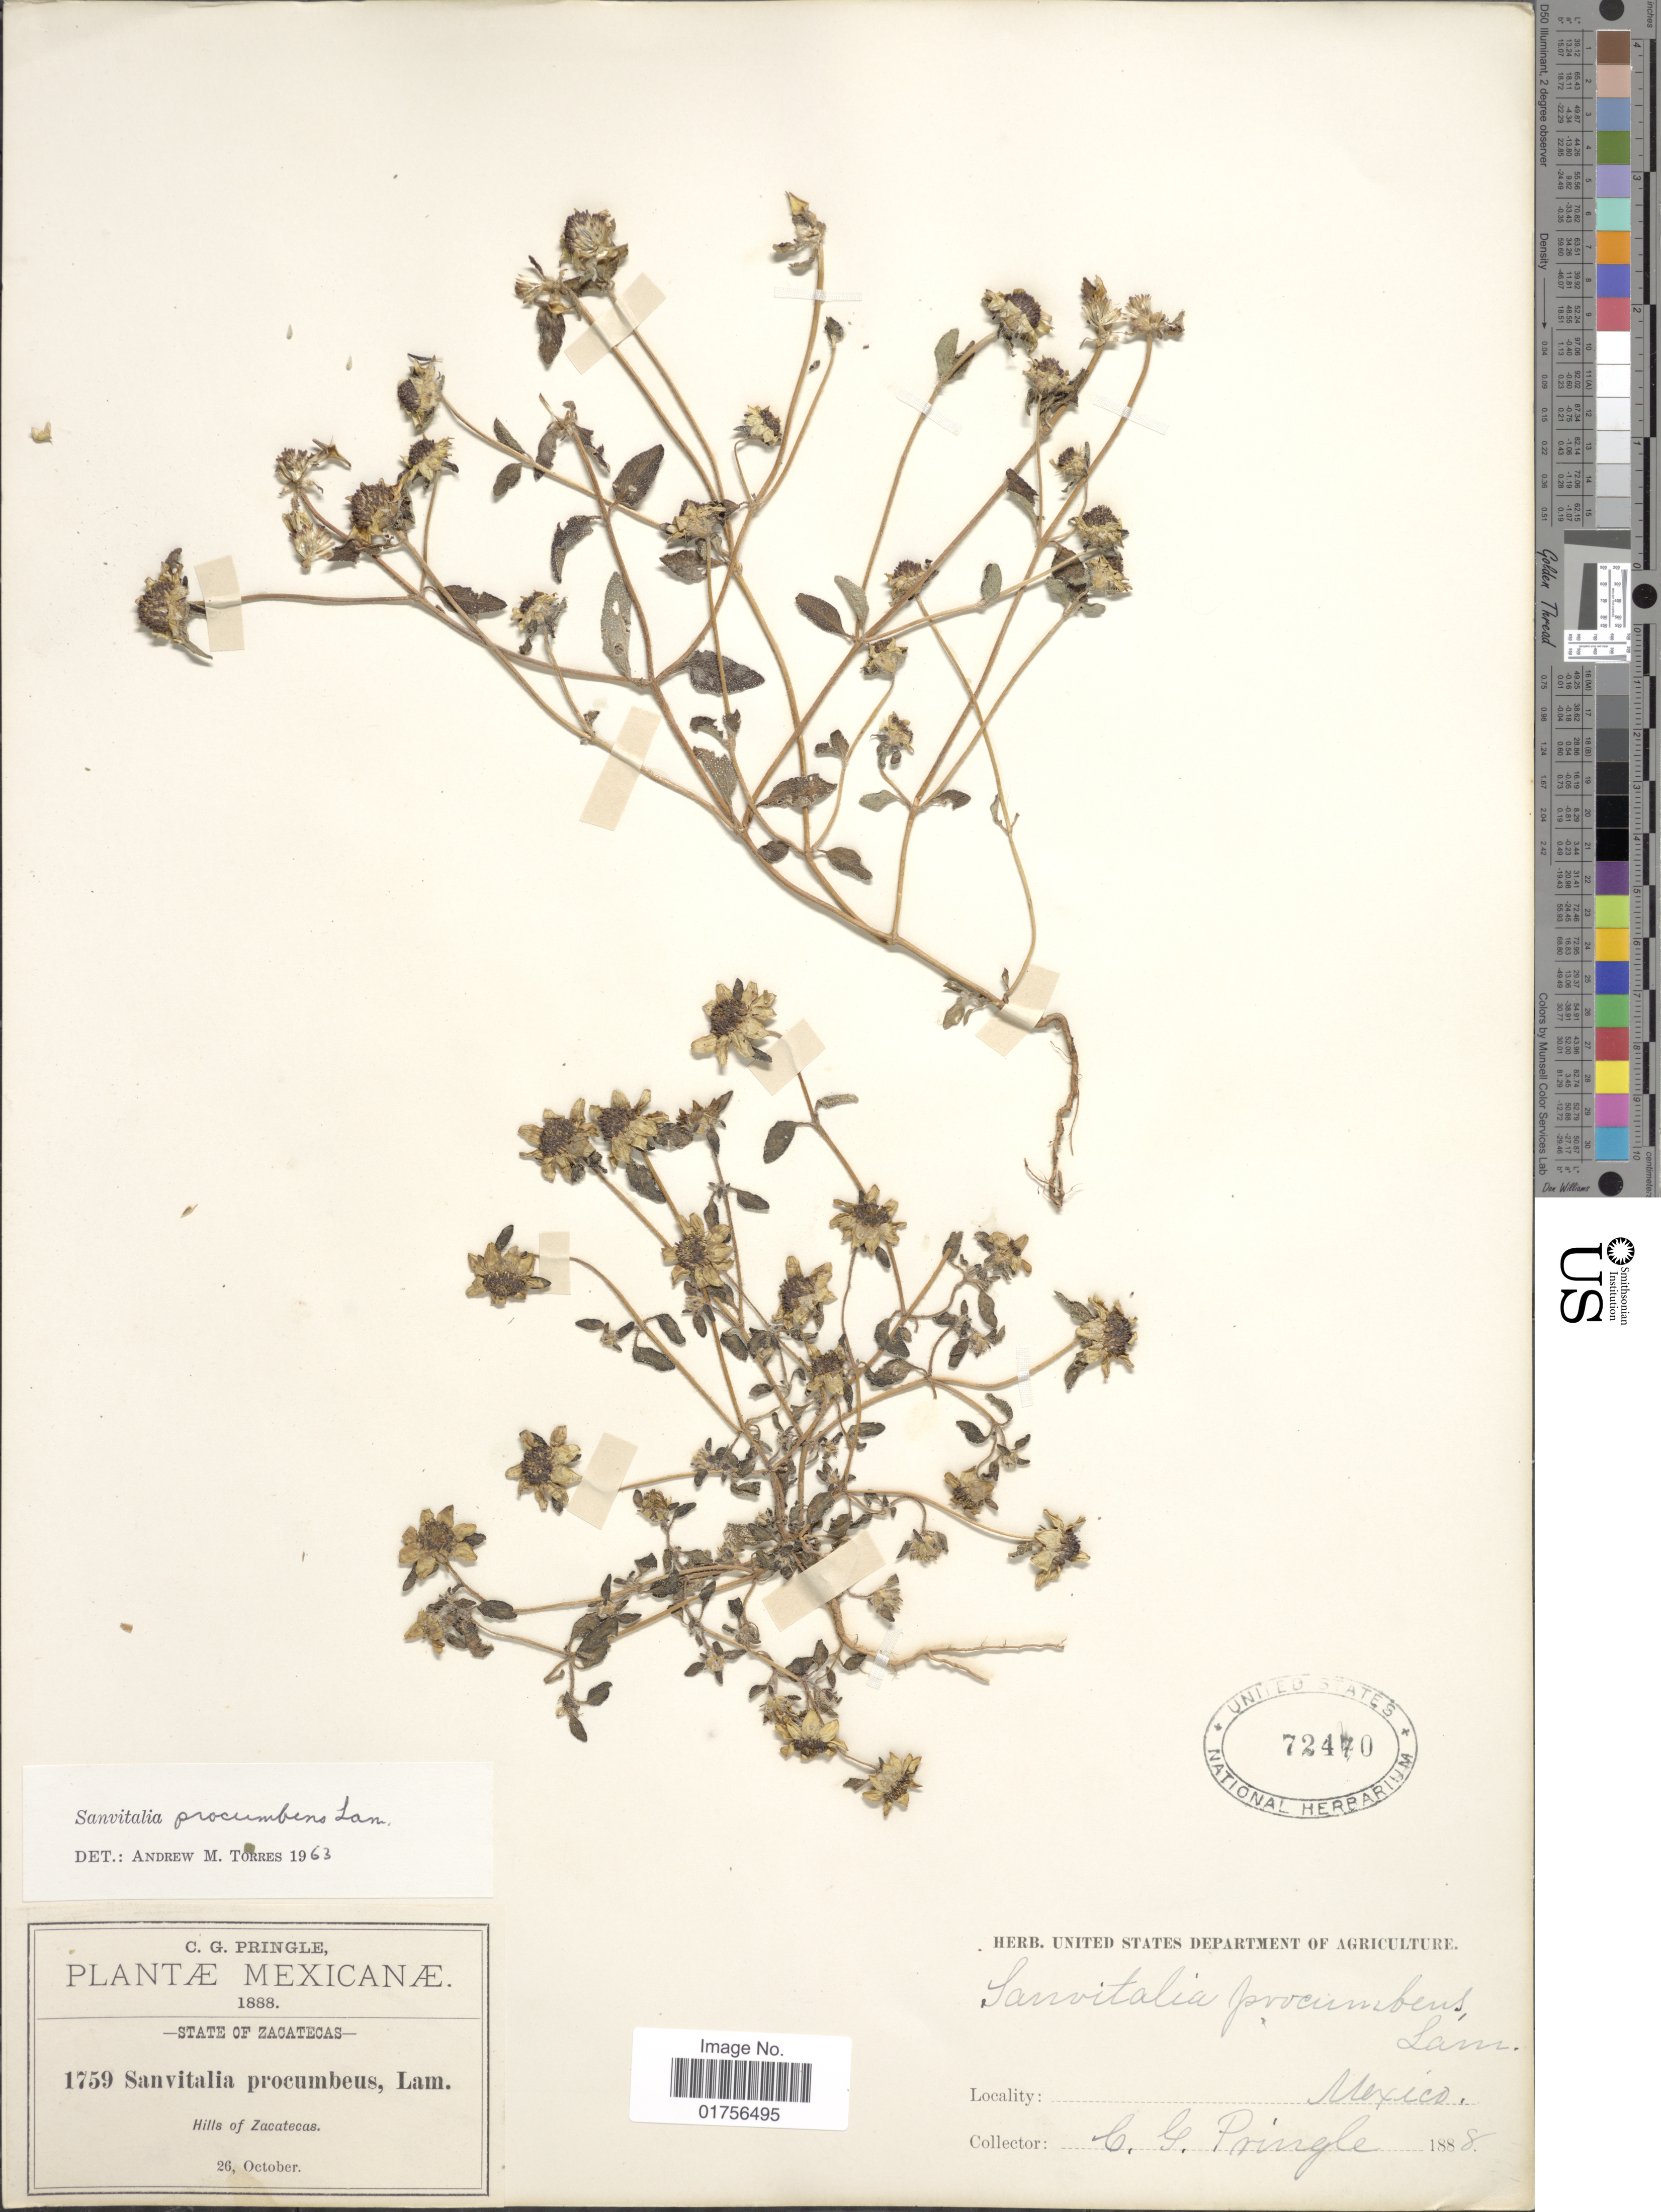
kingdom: Plantae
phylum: Tracheophyta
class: Magnoliopsida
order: Asterales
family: Asteraceae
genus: Sanvitalia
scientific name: Sanvitalia procumbens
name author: Lam.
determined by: Skibicki, Samuel V.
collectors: C. G. Pringle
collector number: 1759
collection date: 1888-10-26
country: Mexico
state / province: Zacatecas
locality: State of Zacatecas, Hills of Zacatecas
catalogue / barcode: US 72470